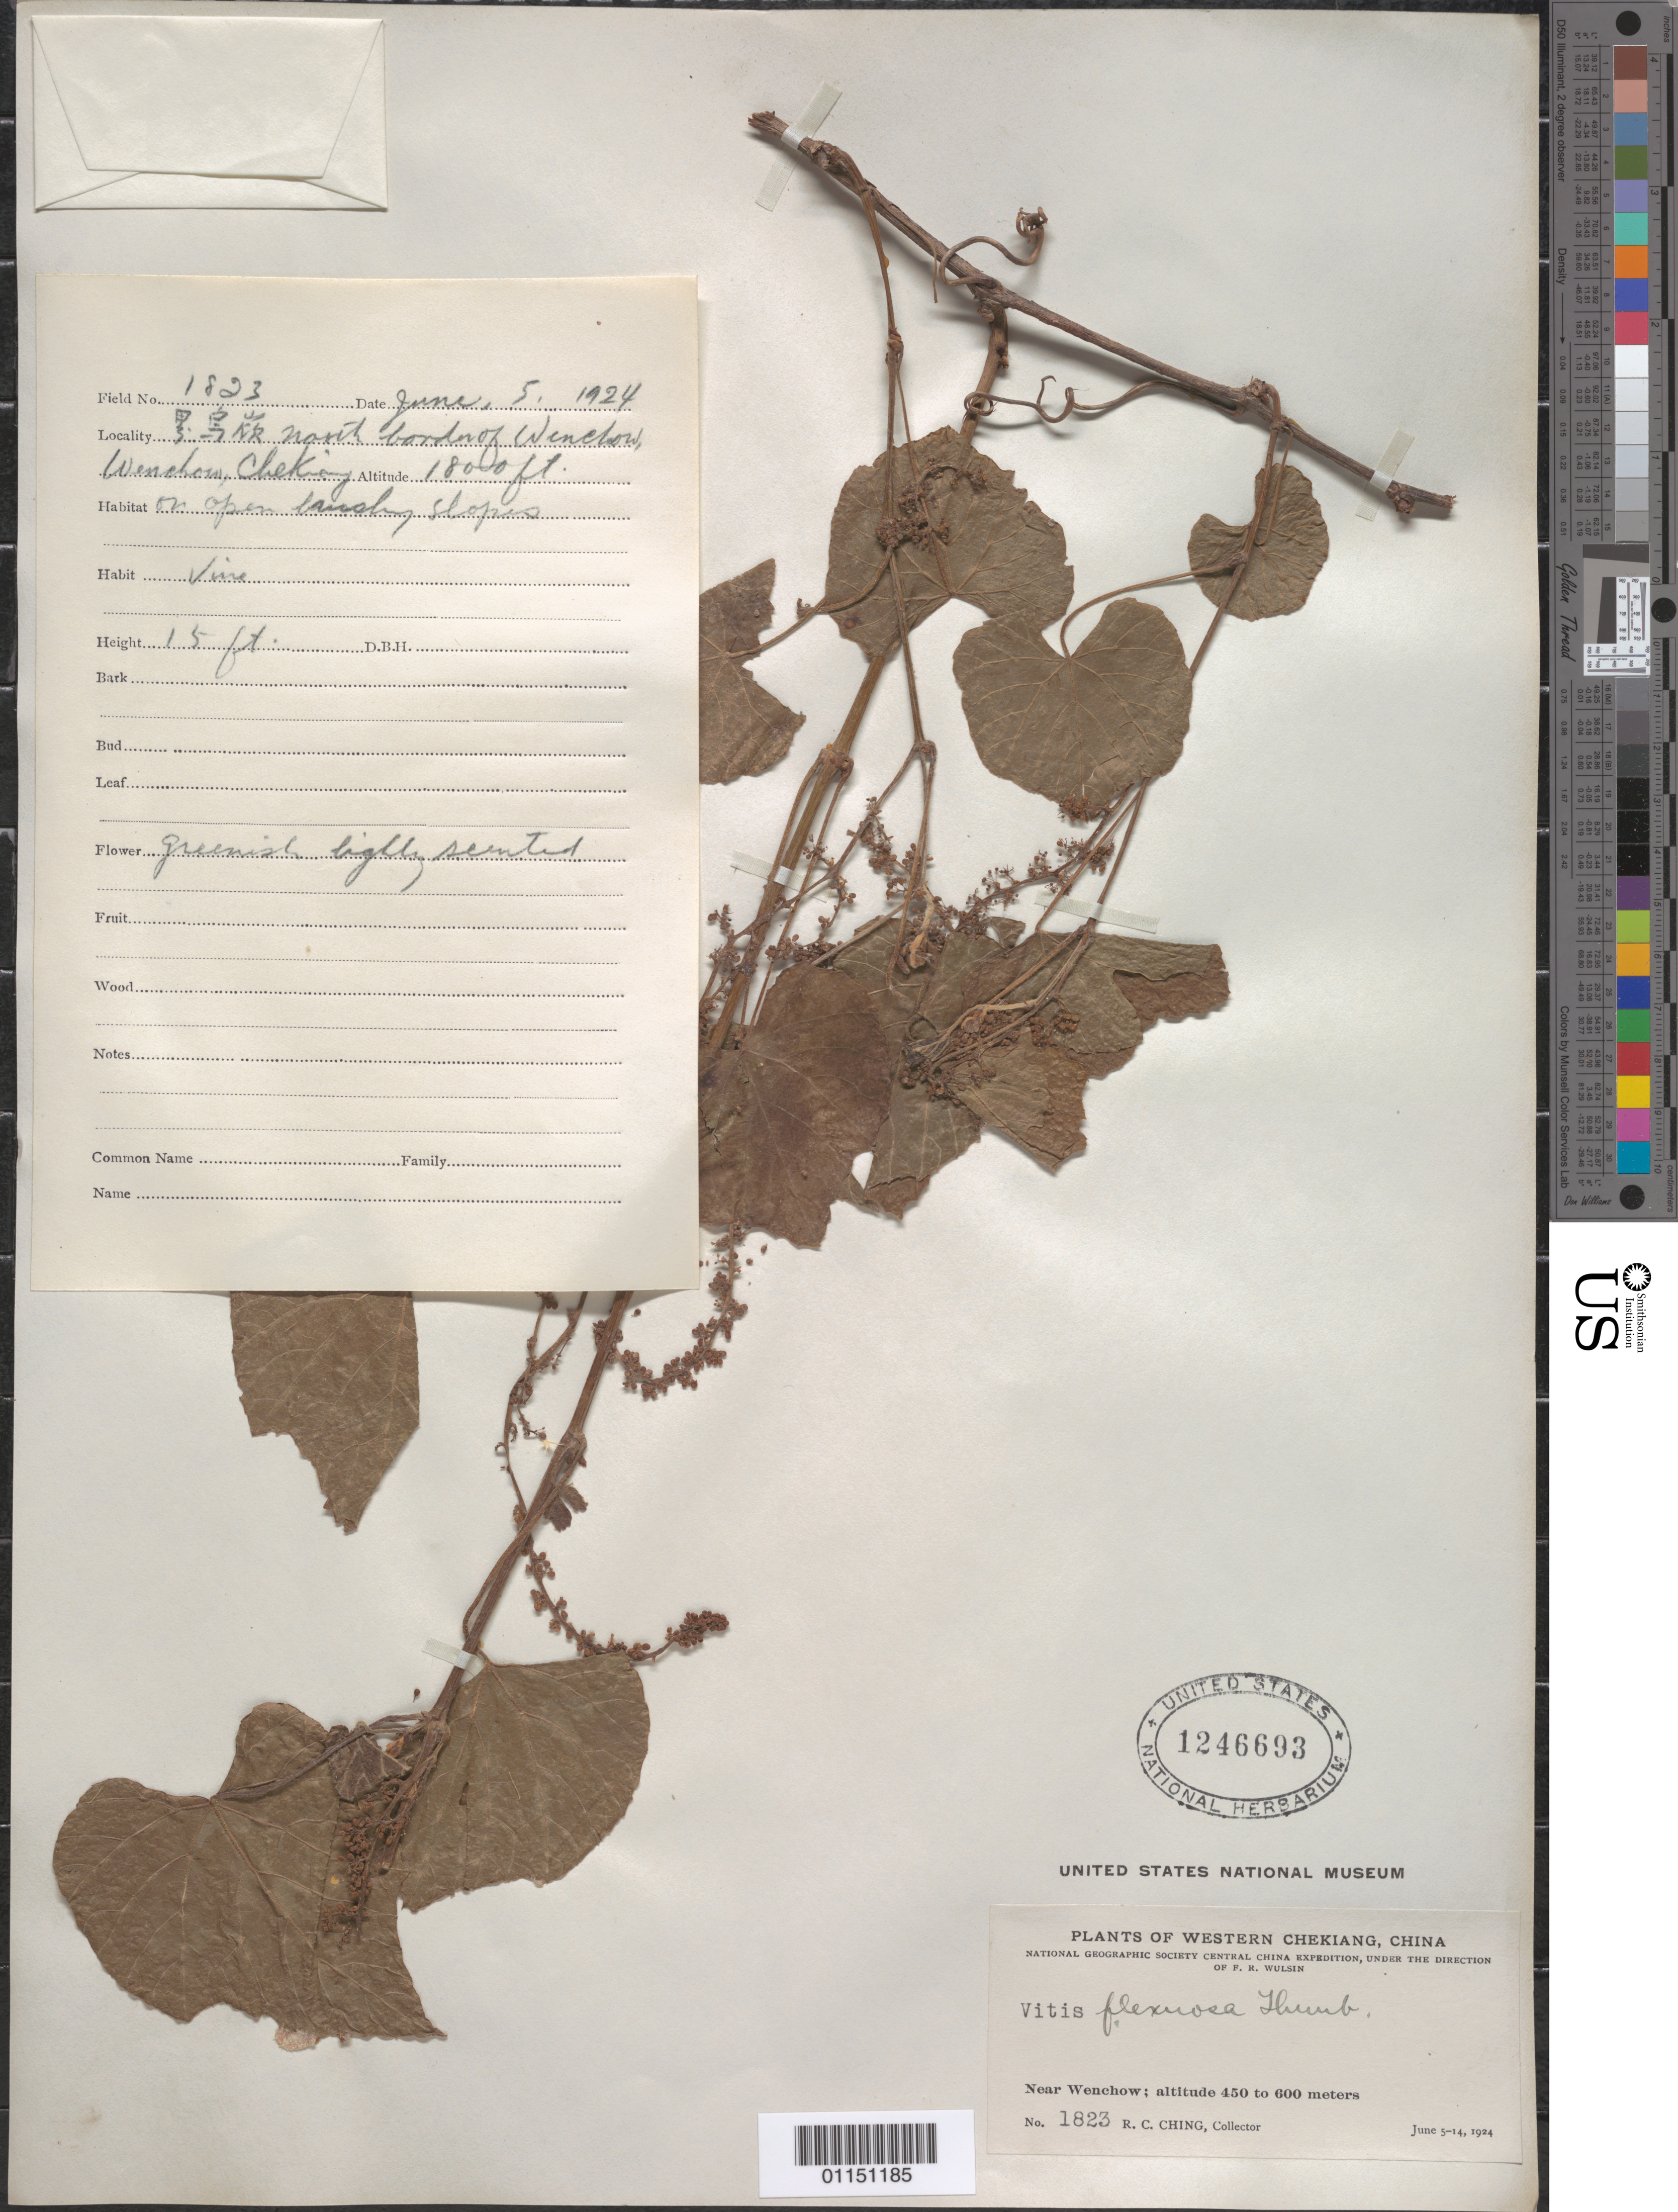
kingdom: Plantae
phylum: Tracheophyta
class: Magnoliopsida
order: Vitales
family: Vitaceae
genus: Vitis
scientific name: Vitis flexuosa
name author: Thunb.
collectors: R. C. Ching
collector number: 1823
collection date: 1924-06-05/1924-06-14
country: China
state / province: Zhejiang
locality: Near Wenchow.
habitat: Vine.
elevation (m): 450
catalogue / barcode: US 1246693